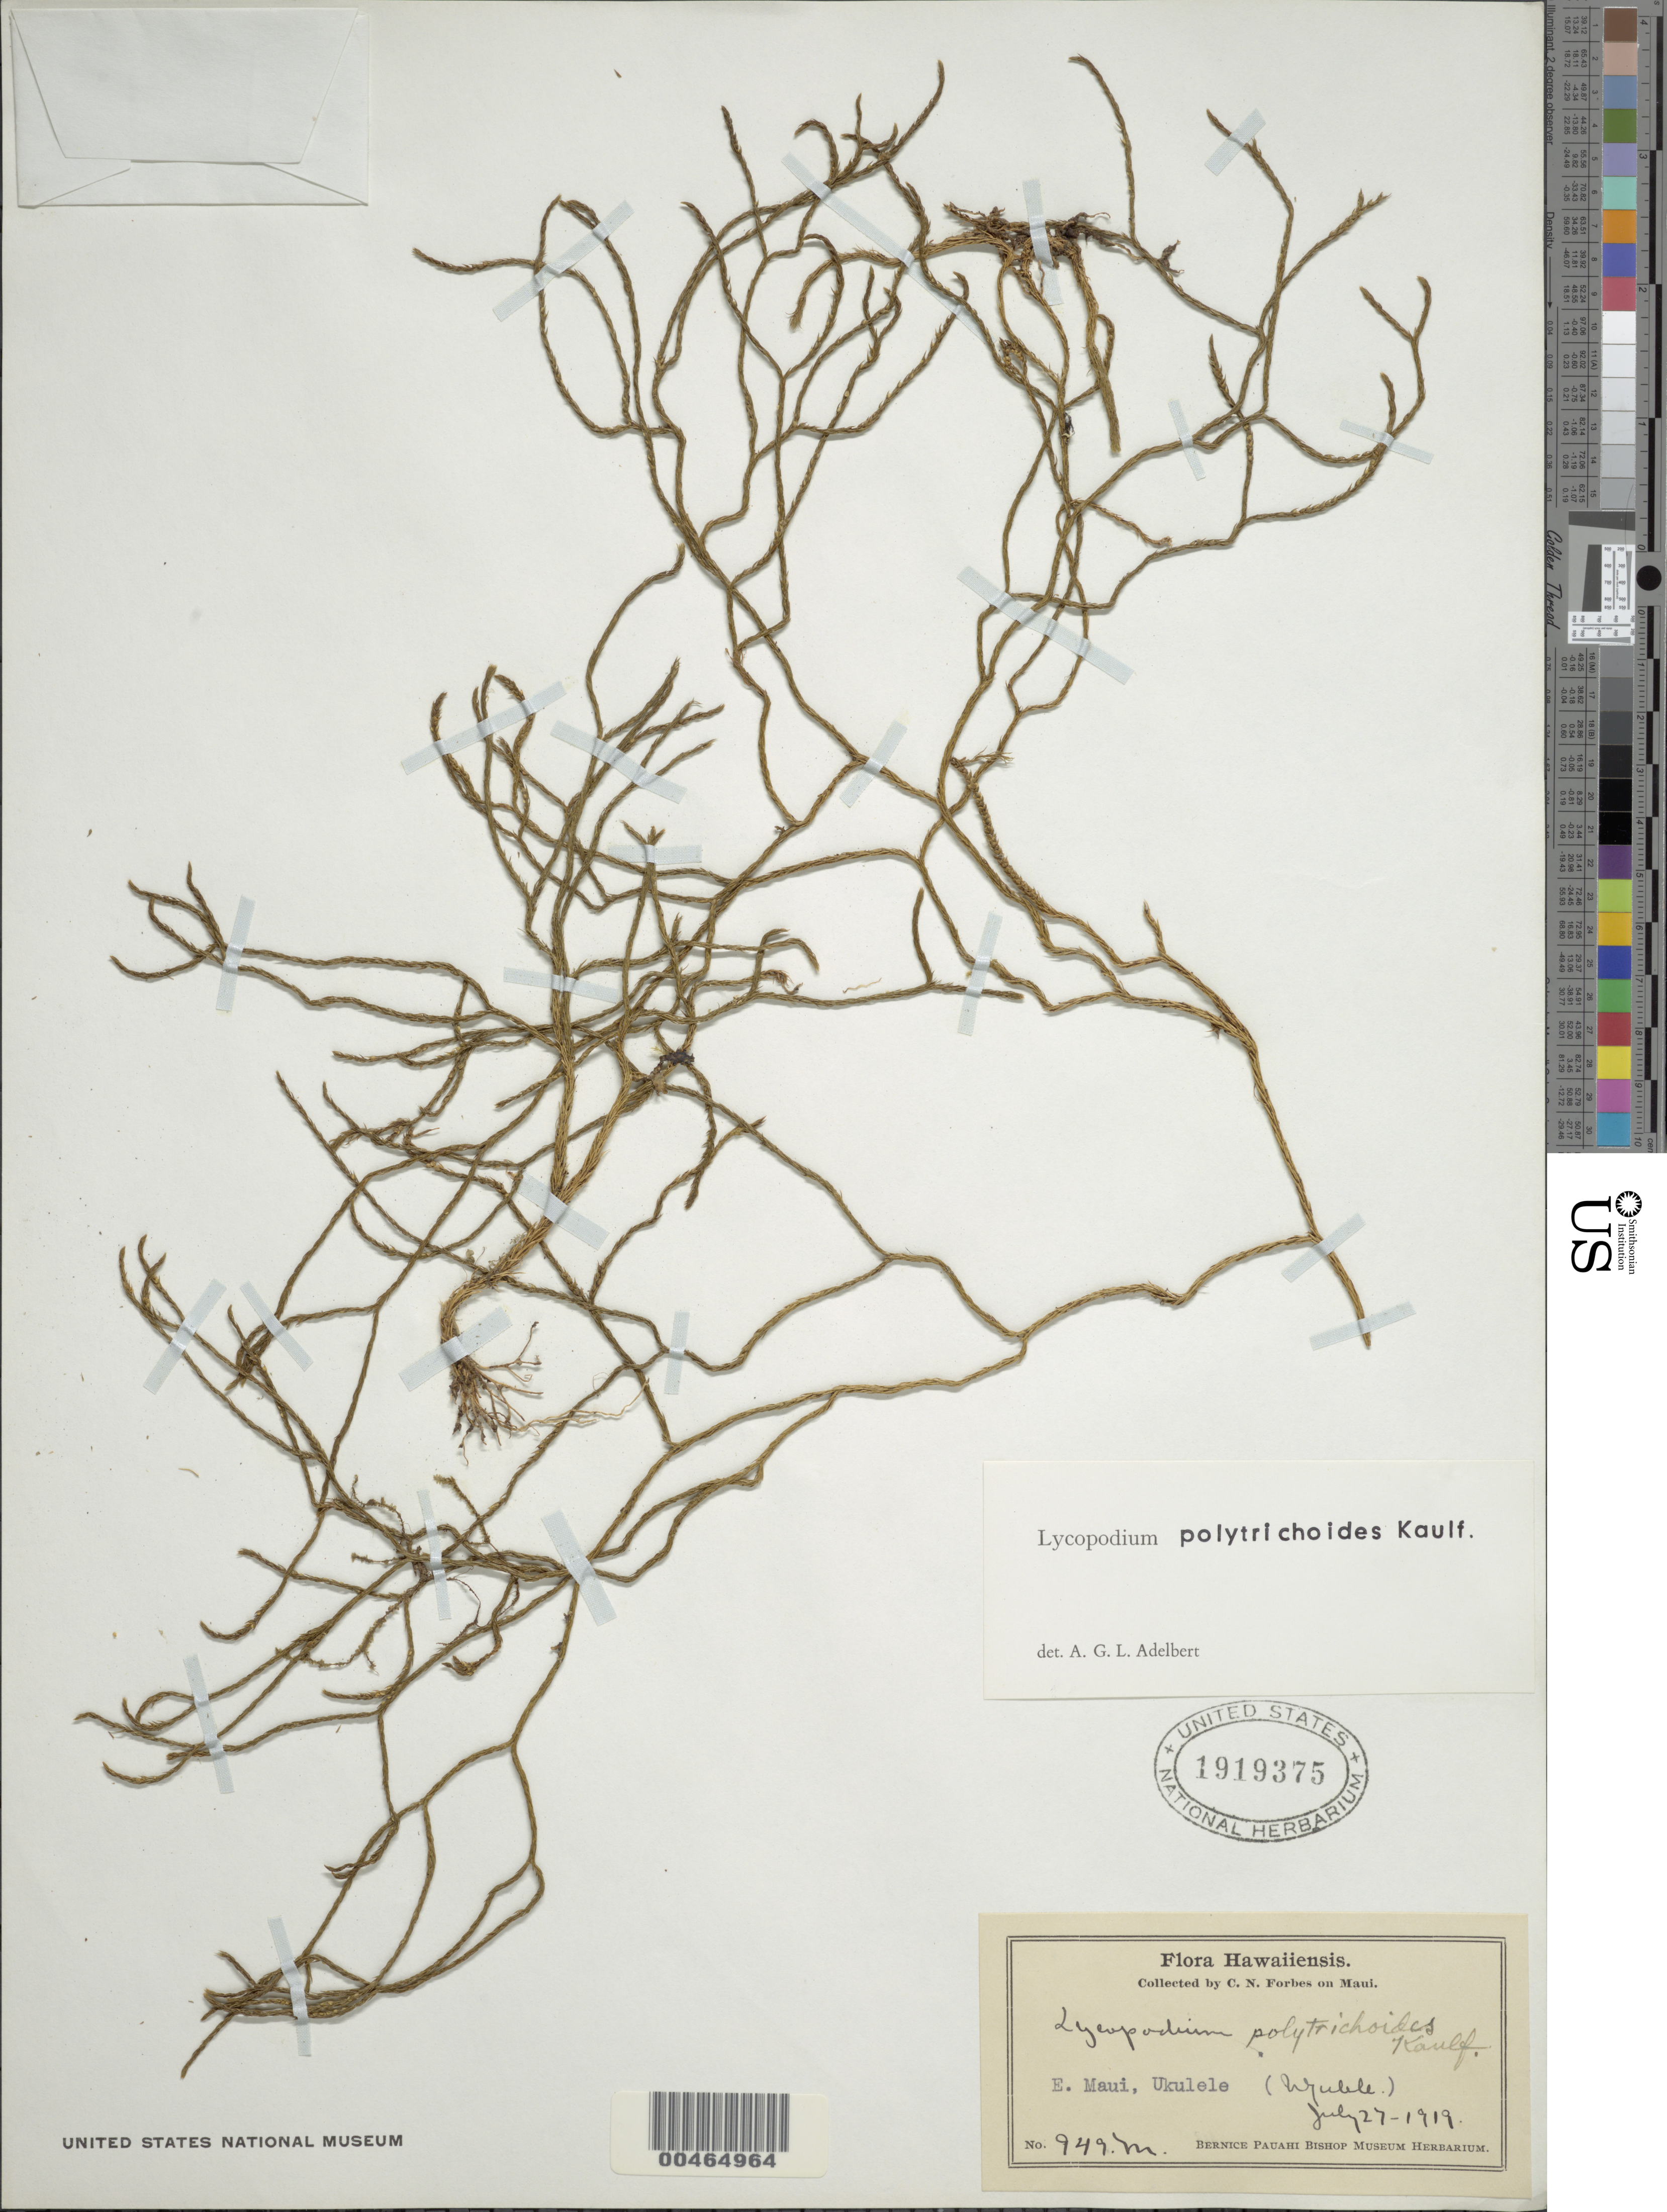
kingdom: Plantae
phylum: Tracheophyta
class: Lycopodiopsida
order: Lycopodiales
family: Lycopodiaceae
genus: Phlegmariurus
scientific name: Phlegmariurus filiformis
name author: (Sw.) W.H. Wagner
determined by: Field, A. R.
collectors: C. N. Forbes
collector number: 949.M.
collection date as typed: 27 Jul 1919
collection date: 1919-07-27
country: United States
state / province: Hawaii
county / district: Maui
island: Maui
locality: E Maui, Ukulele, Maui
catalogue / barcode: US 1919375